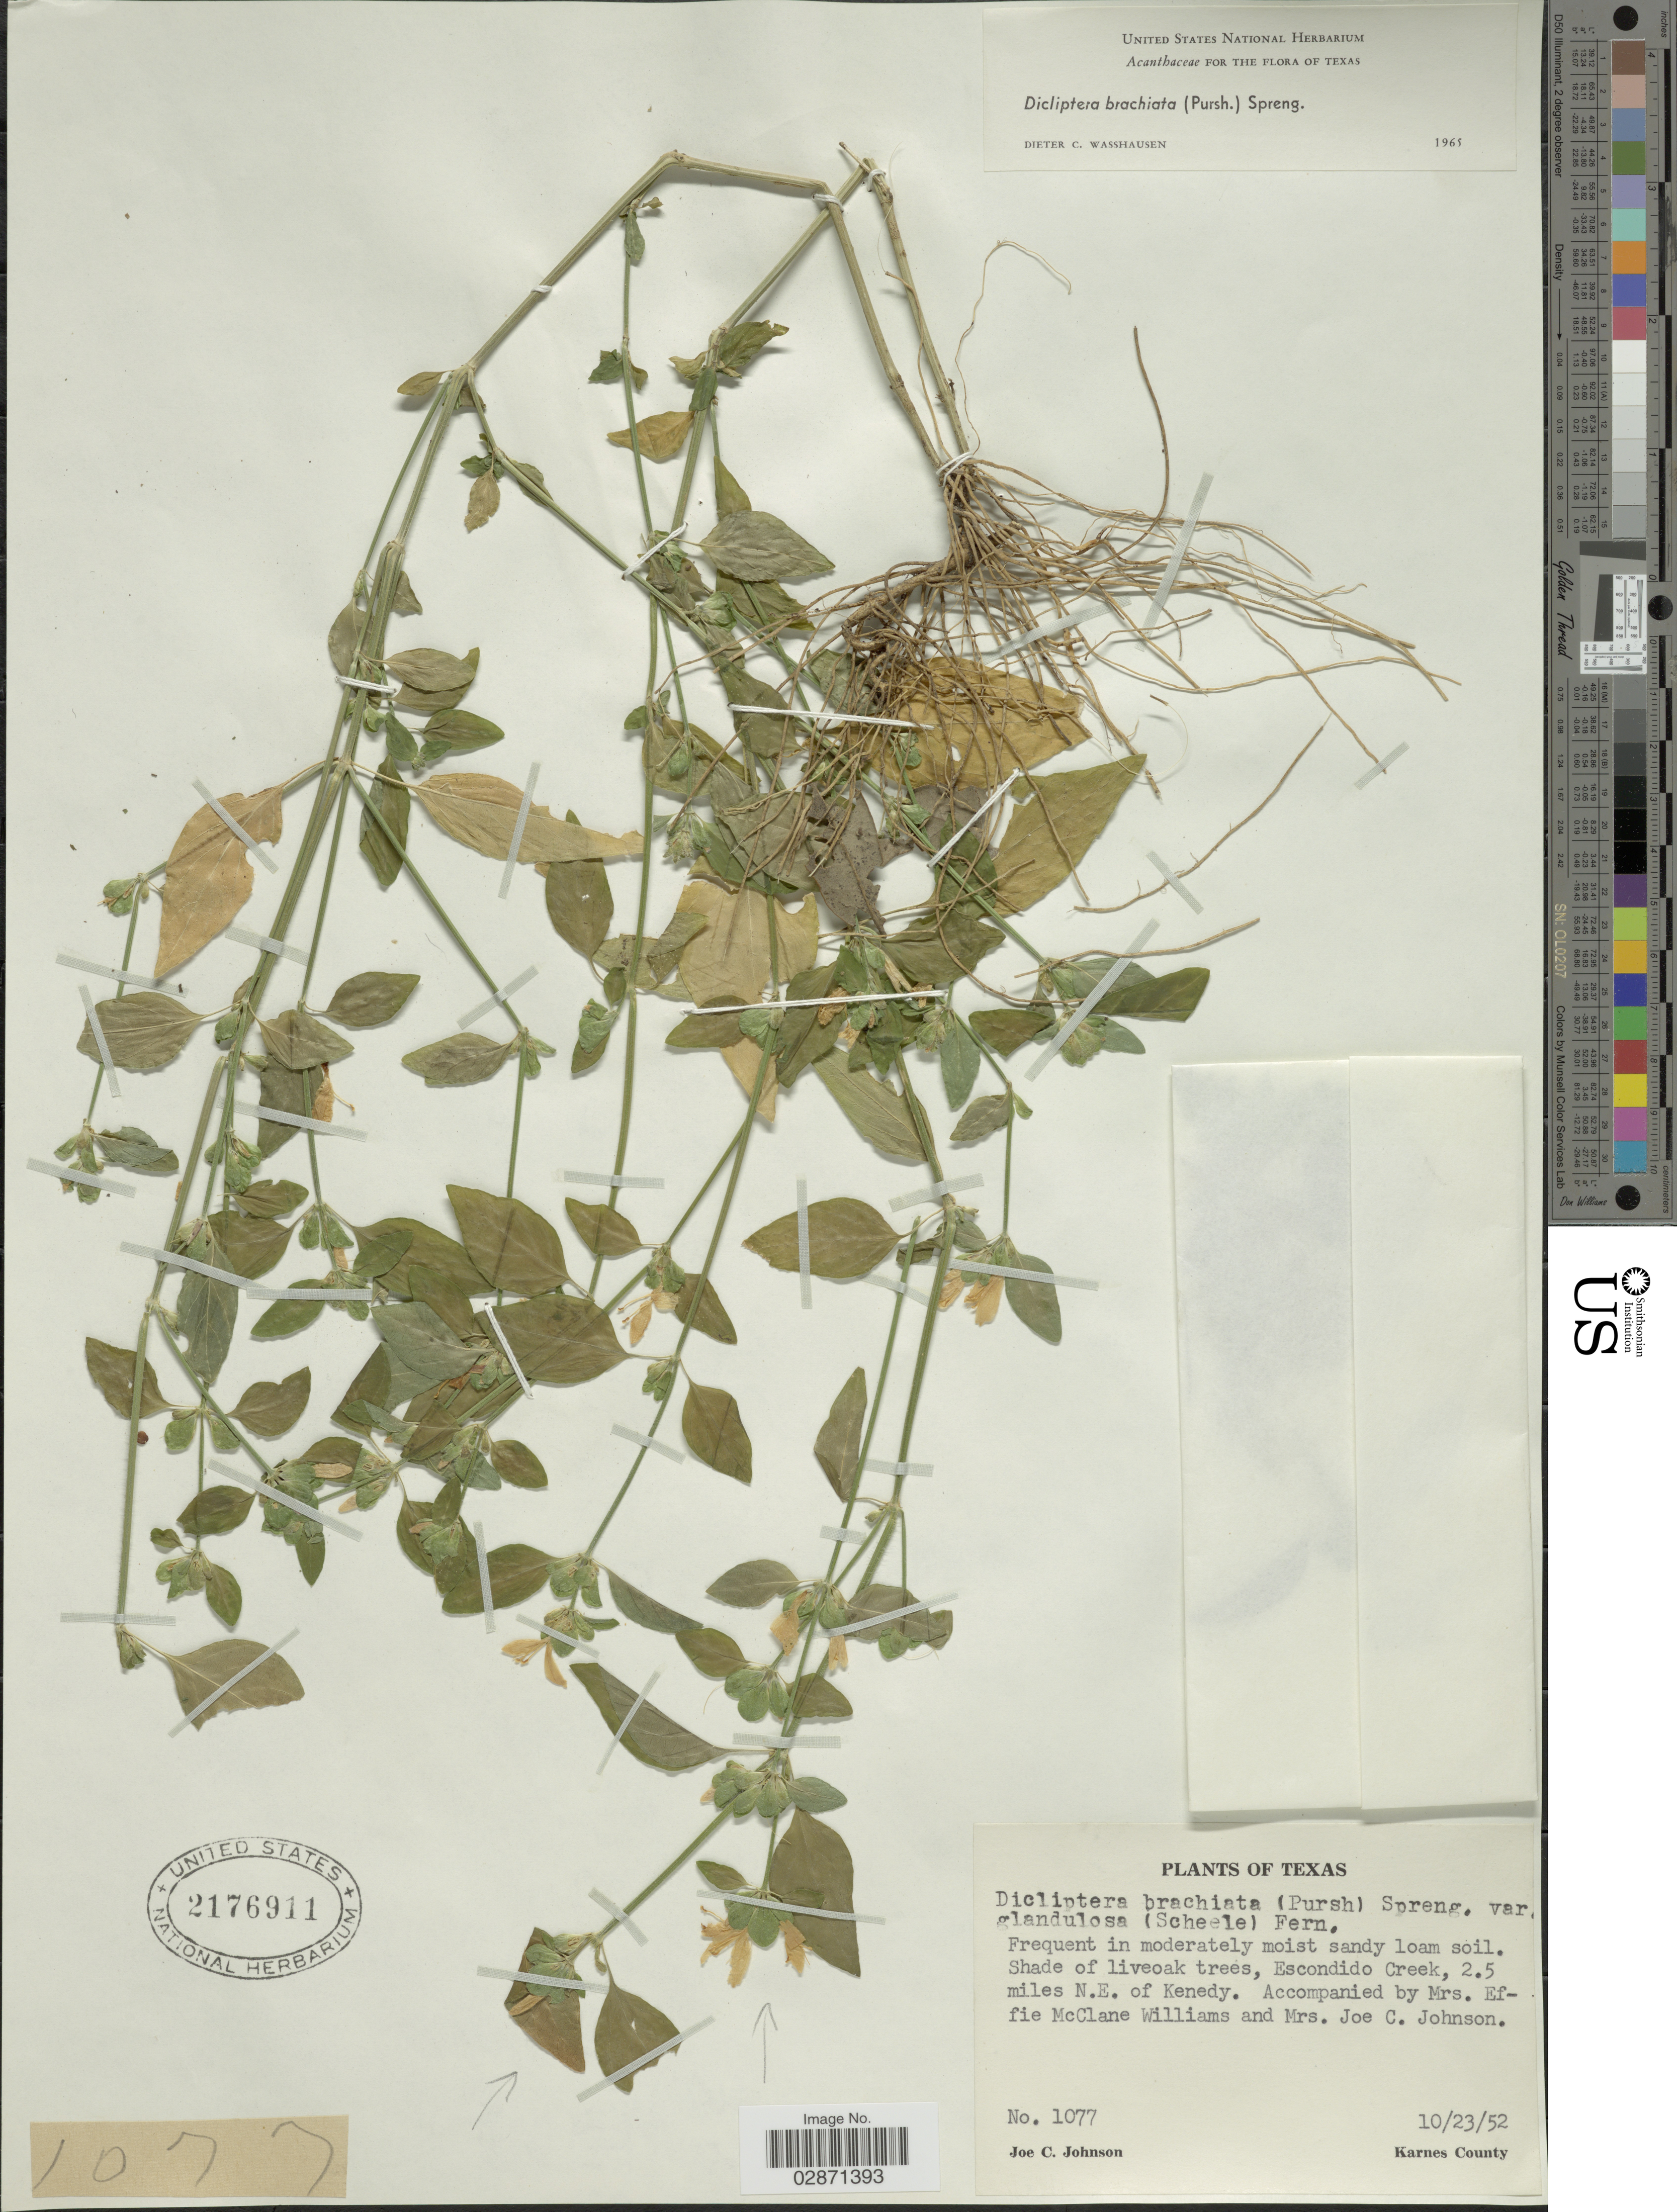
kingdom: Plantae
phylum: Tracheophyta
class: Magnoliopsida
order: Lamiales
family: Acanthaceae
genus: Dicliptera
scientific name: Dicliptera brachiata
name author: (Pursh) Spreng.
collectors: J. C. Johnson, E. Williams & J. Johnson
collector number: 1077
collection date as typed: Transcribed d/m/y: 23/10/52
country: United States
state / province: Texas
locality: Shade of liveoak trees, Escondido Creek, 2.5 miles N.E. of Kenedy.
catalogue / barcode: US 2176911